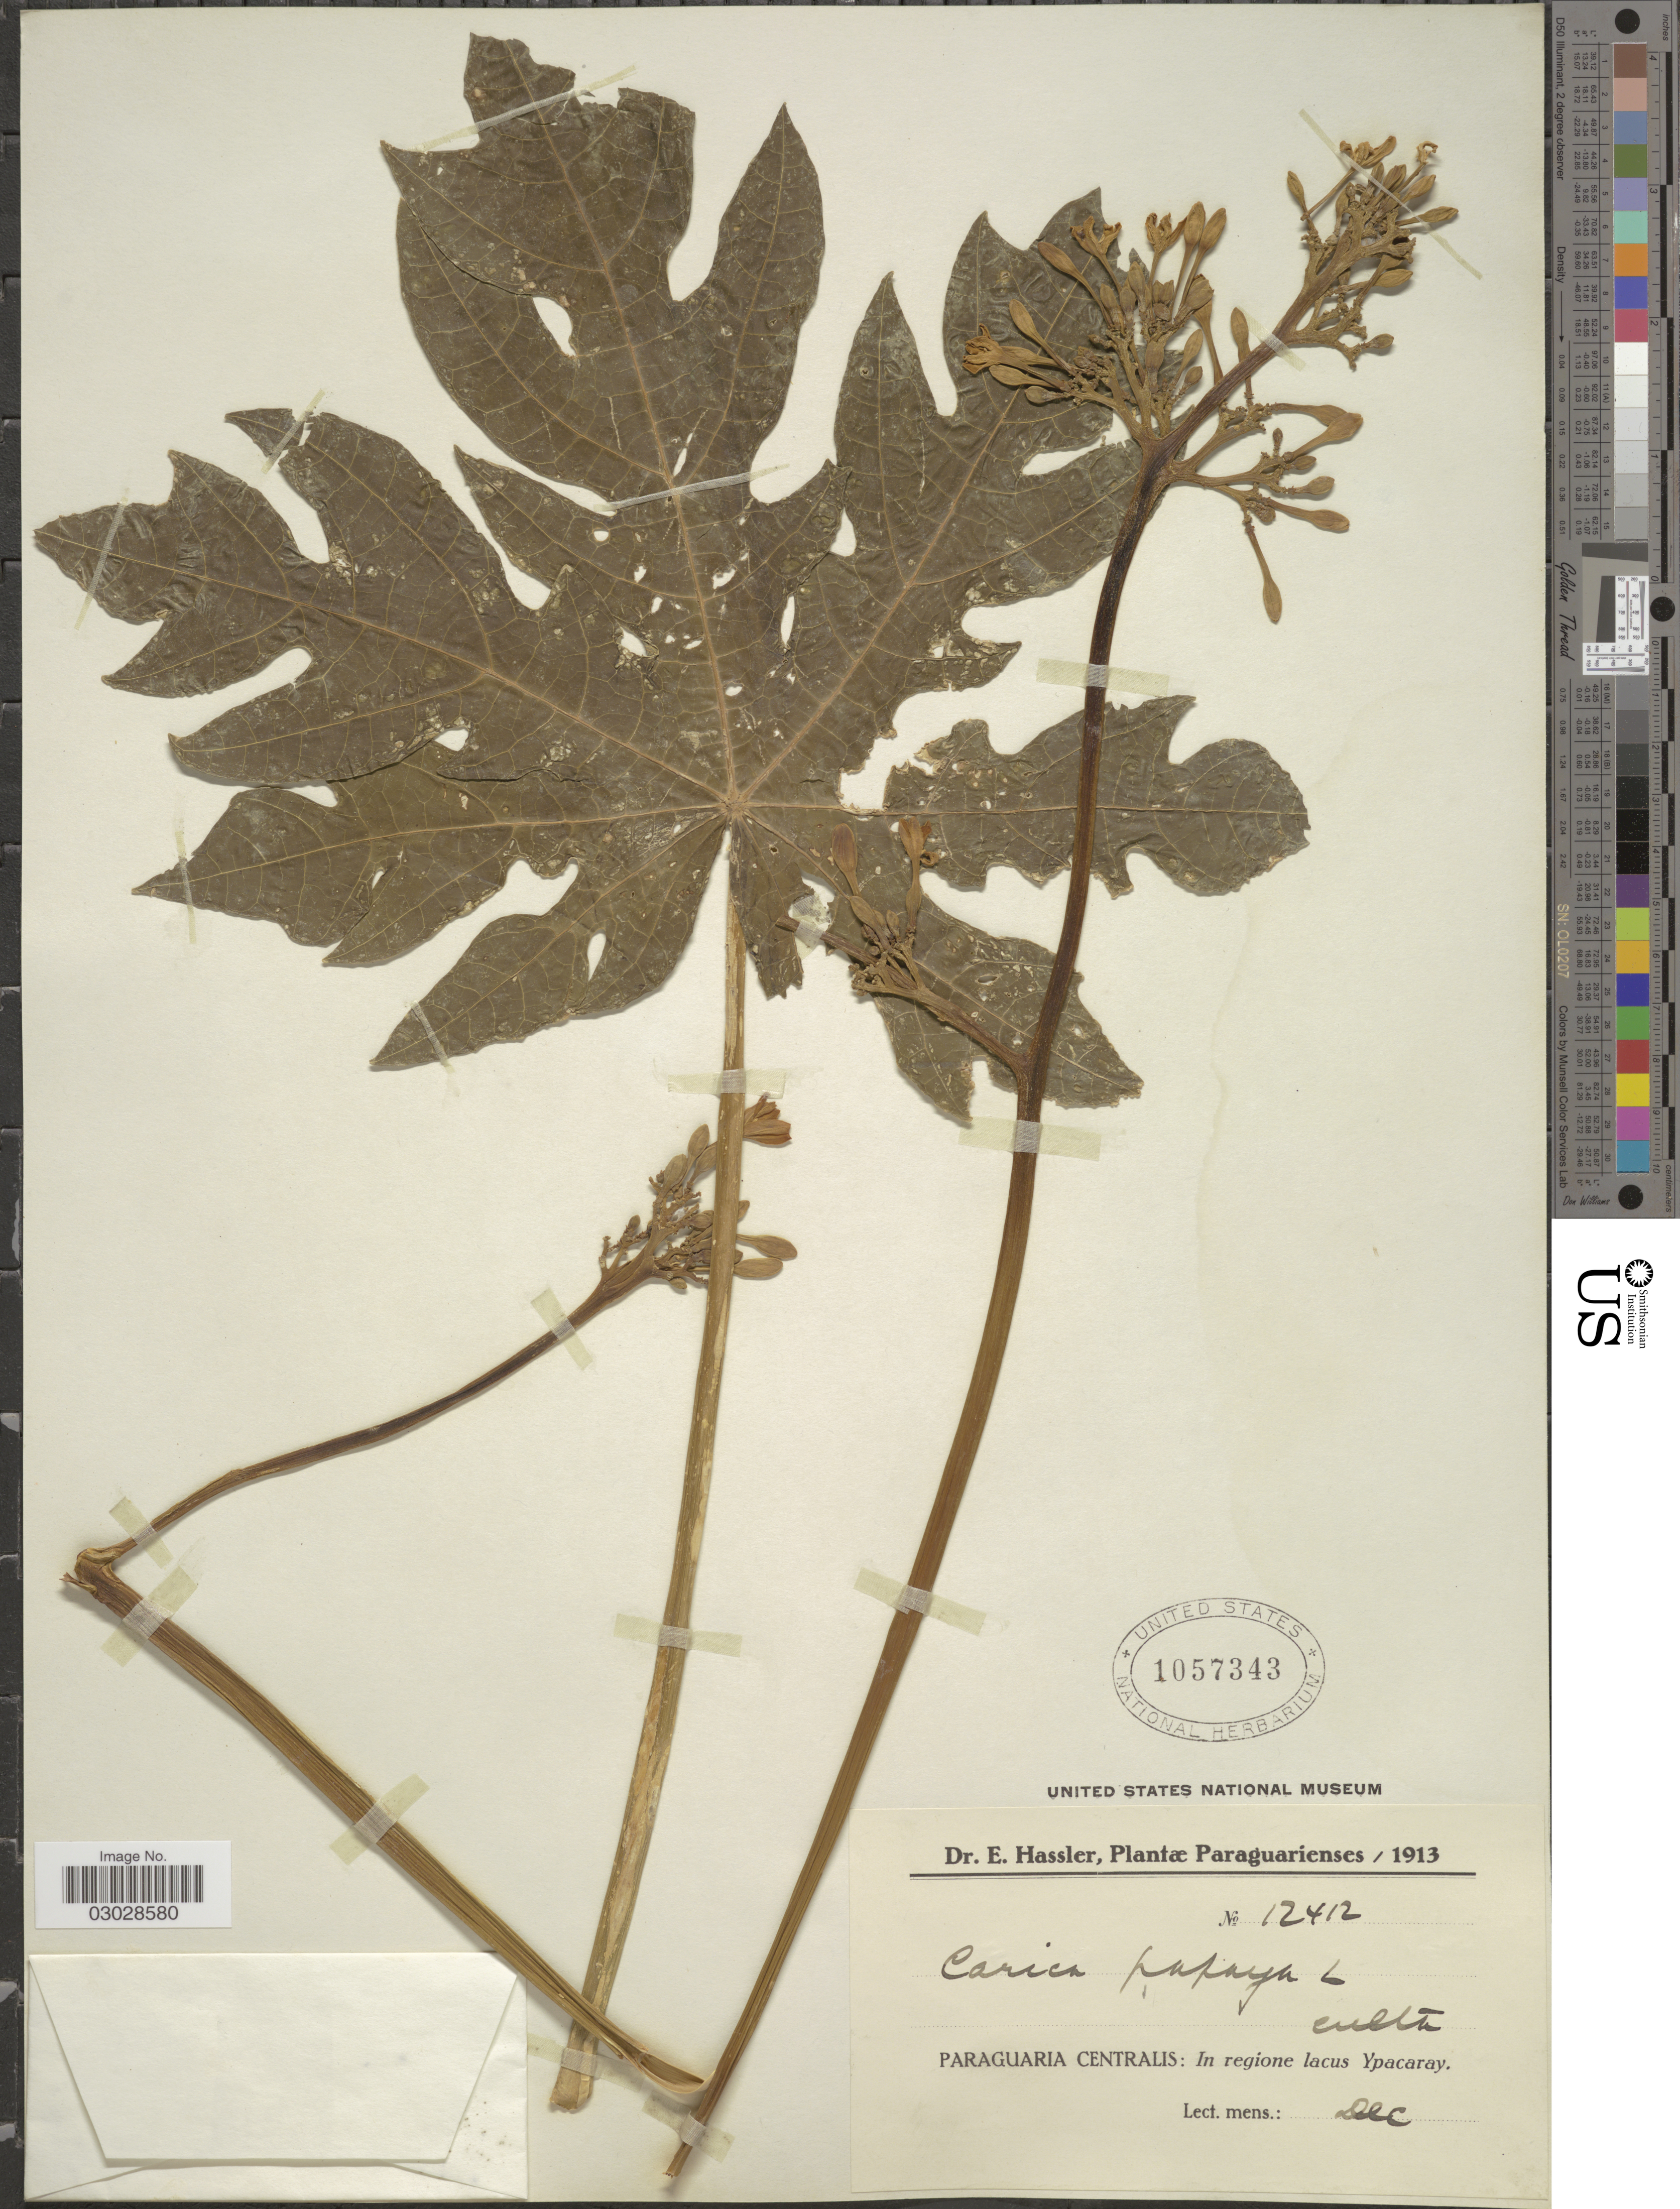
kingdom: Plantae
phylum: Tracheophyta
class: Magnoliopsida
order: Brassicales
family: Caricaceae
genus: Carica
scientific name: Carica papaya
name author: L.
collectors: E. Hassler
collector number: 12412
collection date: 1913-12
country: Paraguay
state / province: Paraguari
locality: Paraguaria Centralis: In regione lacus Ypacaray.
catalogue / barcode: US 1057343